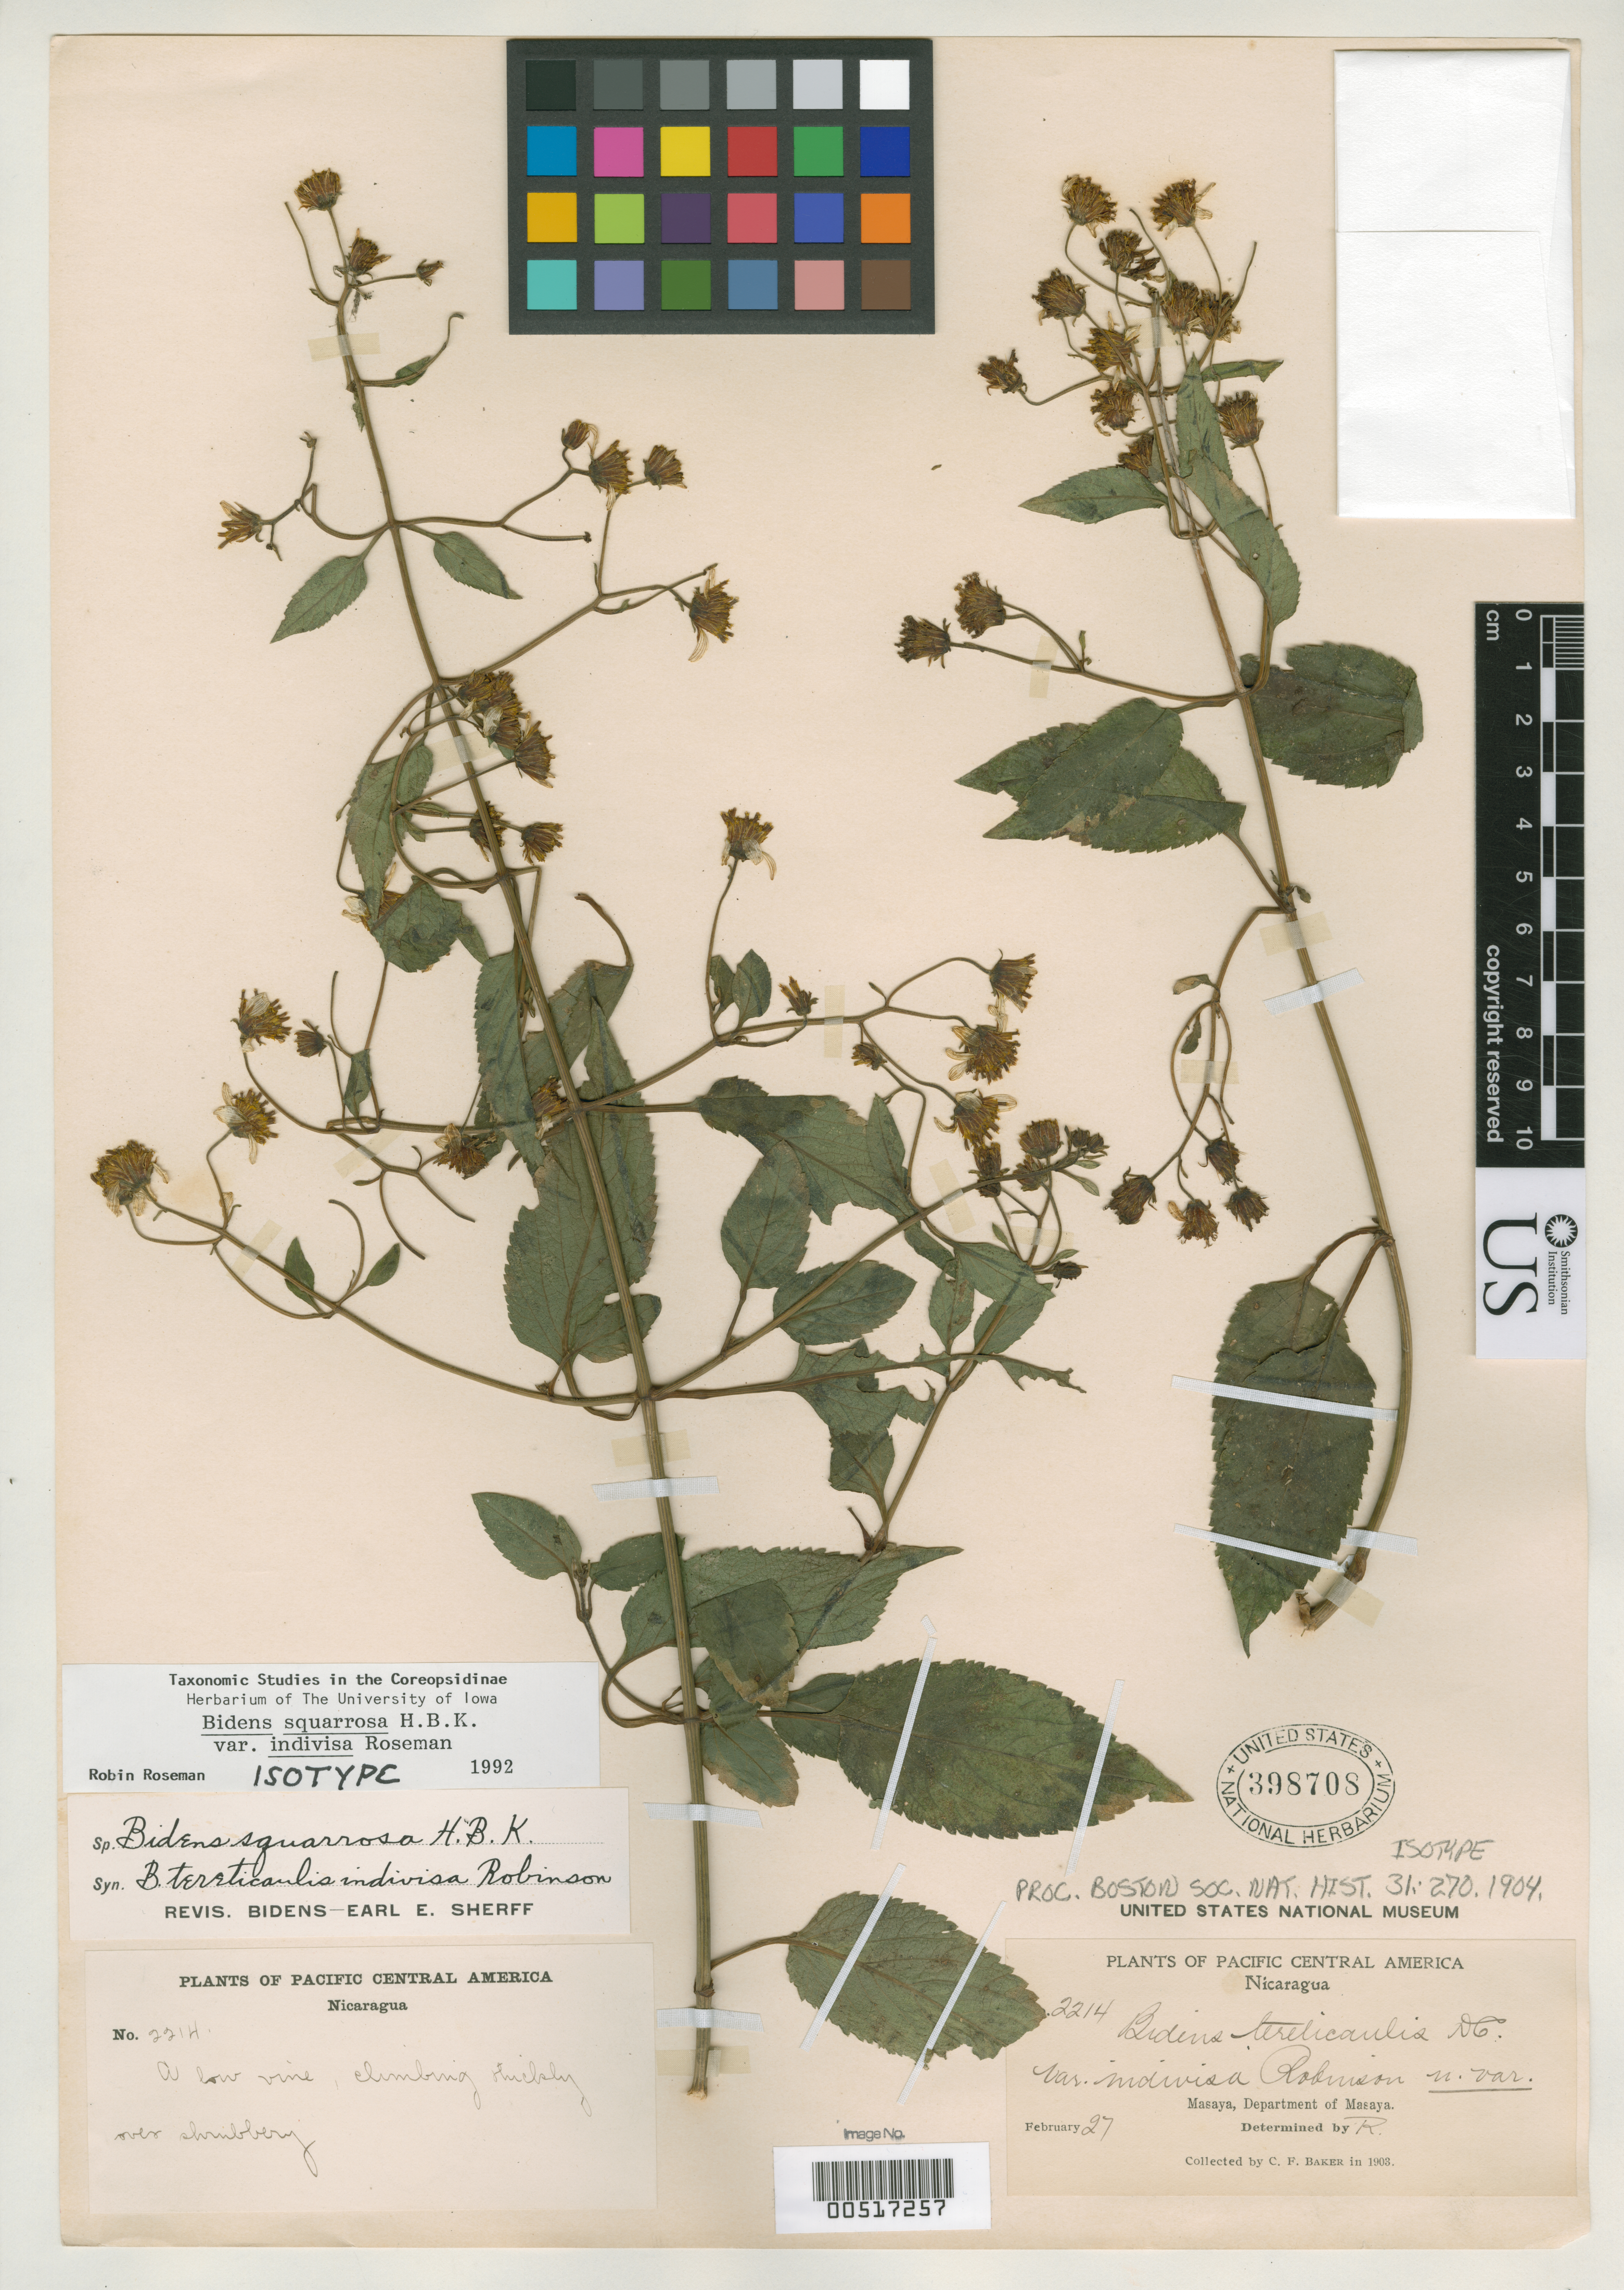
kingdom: Plantae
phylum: Tracheophyta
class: Magnoliopsida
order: Asterales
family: Asteraceae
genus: Bidens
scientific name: Bidens tereticaulis var. indivisa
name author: B.L. Rob.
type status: Isotype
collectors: C. F. Baker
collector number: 2214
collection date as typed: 27 Feb 1903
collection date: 1903-02-27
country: Nicaragua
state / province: Masaya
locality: Masaya.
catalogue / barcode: US 398708